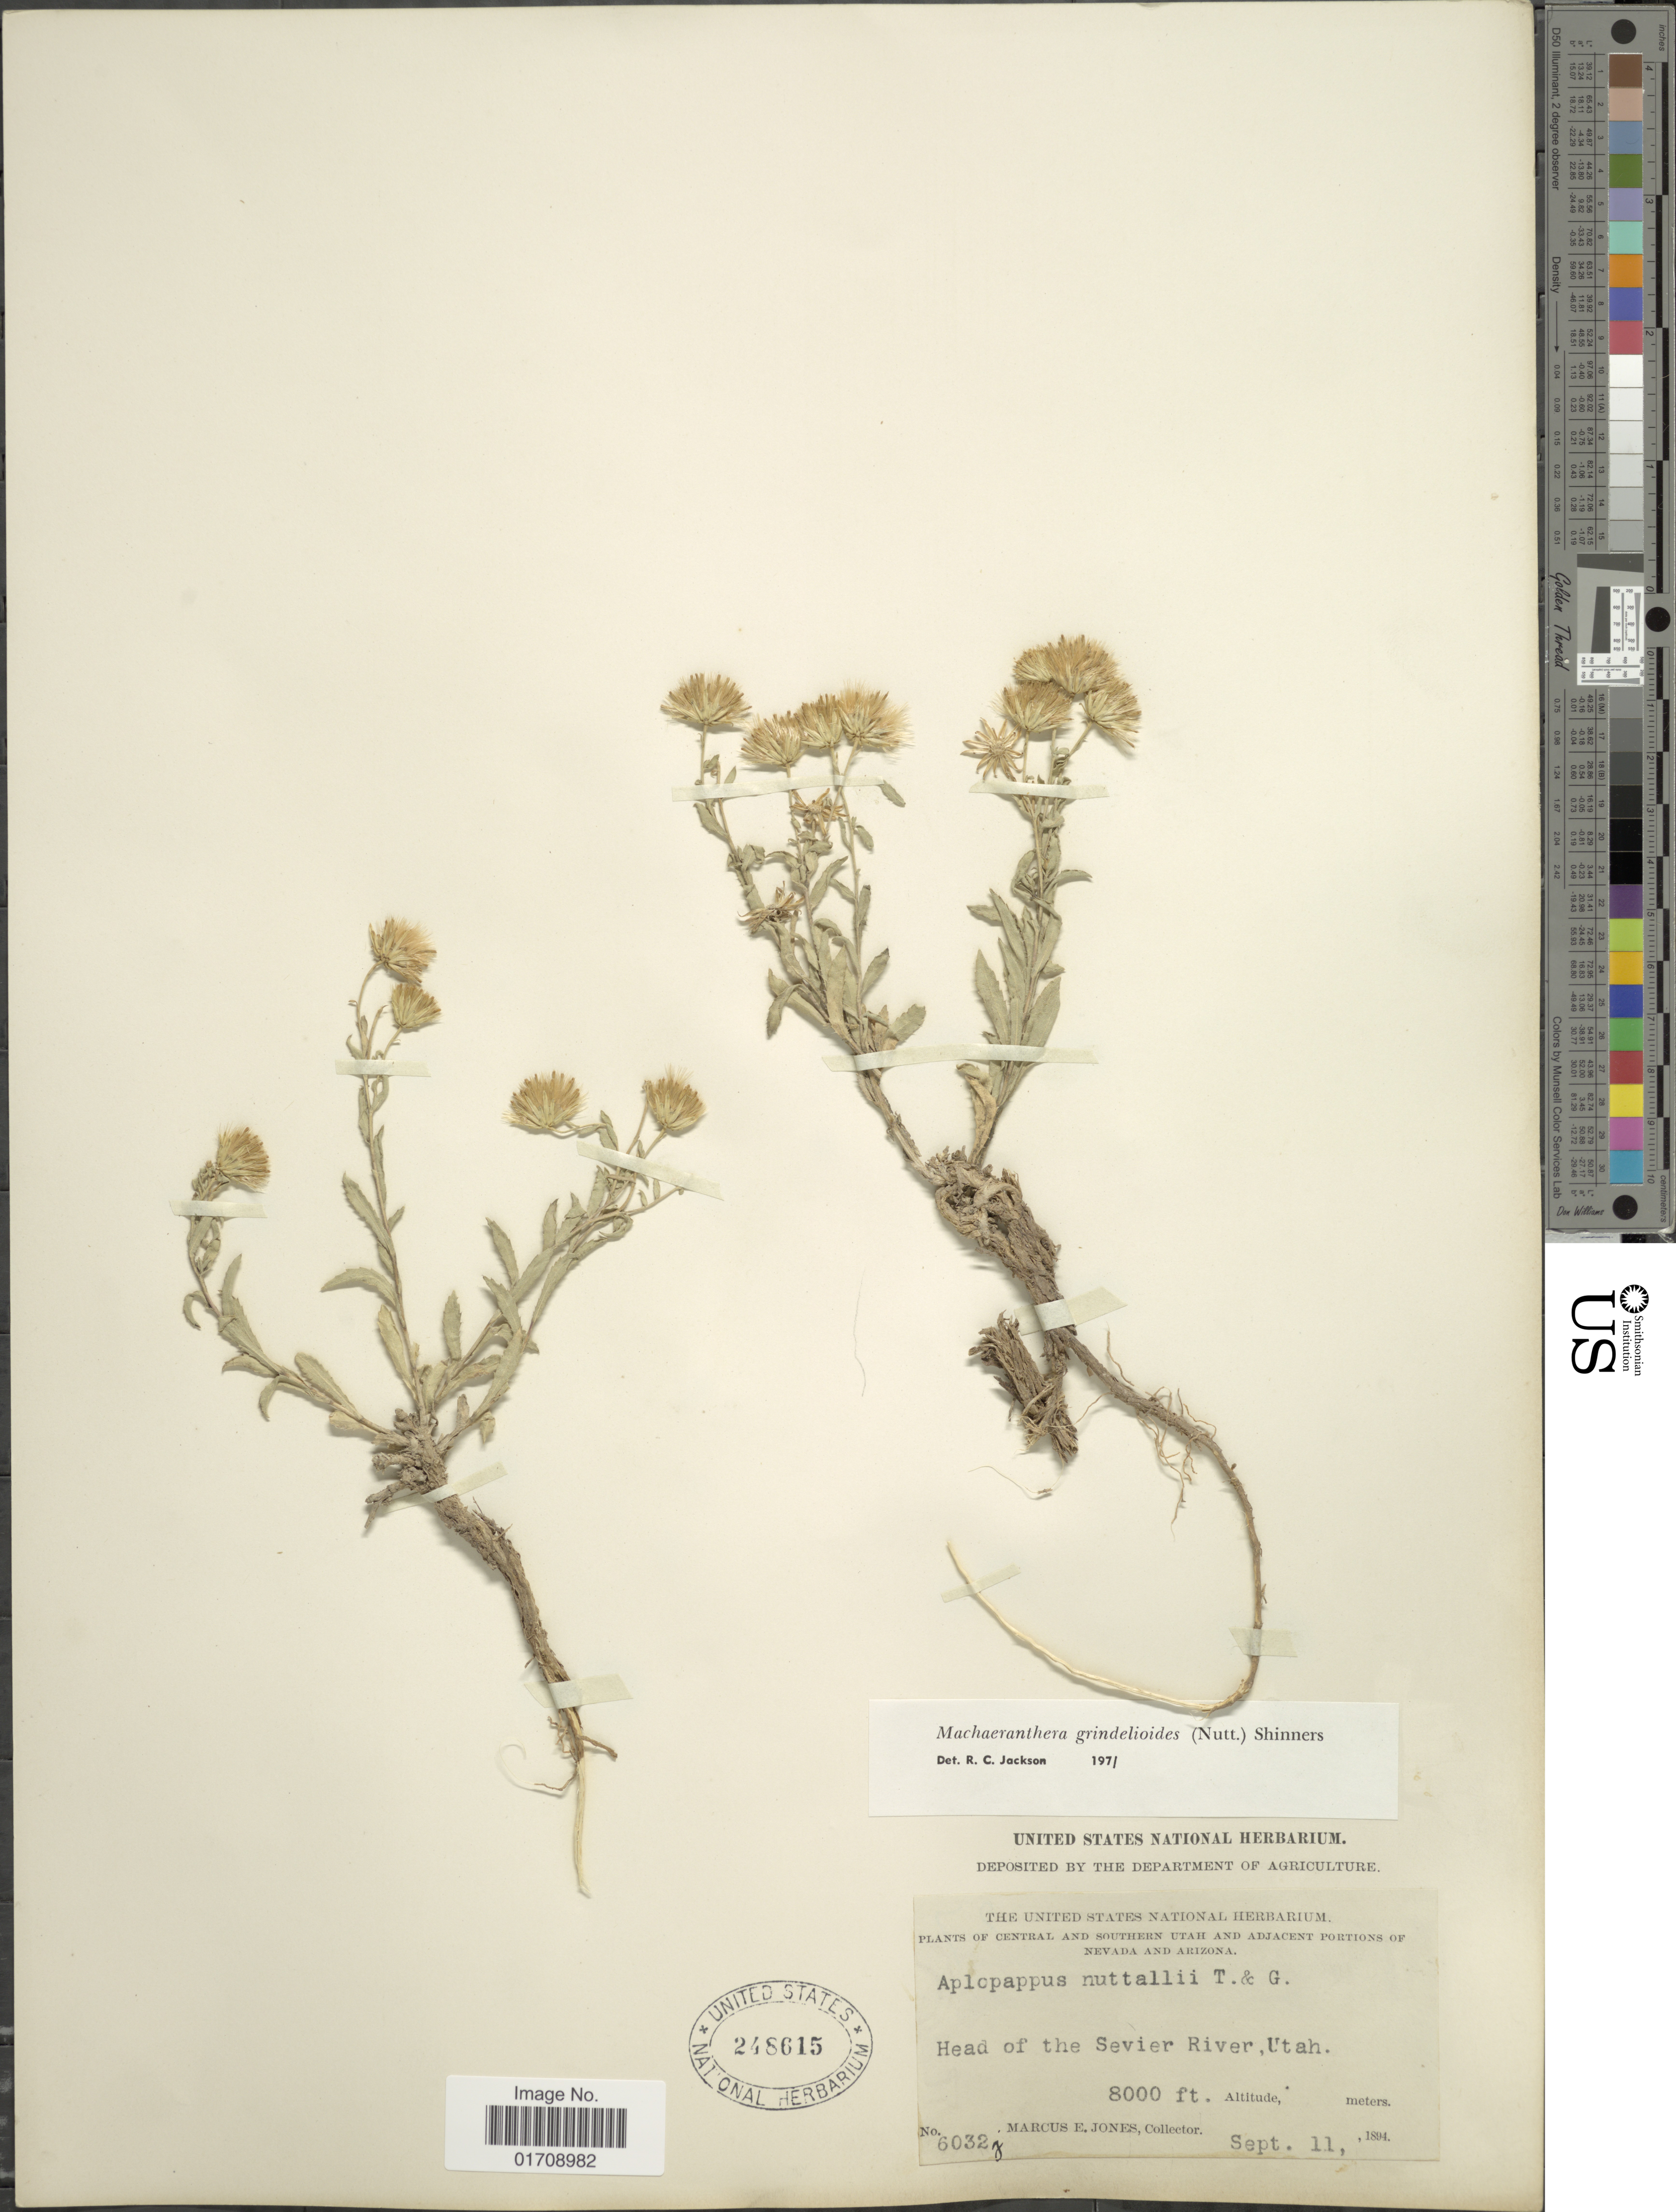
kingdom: Plantae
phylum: Tracheophyta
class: Magnoliopsida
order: Asterales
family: Asteraceae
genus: Machaeranthera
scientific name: Machaeranthera grindelioides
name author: (Nutt.) Shinners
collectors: M. E. Jones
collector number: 6032j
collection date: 1894-09-11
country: United States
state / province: Utah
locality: Head of the Sevier River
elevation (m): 2438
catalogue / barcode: US 248615